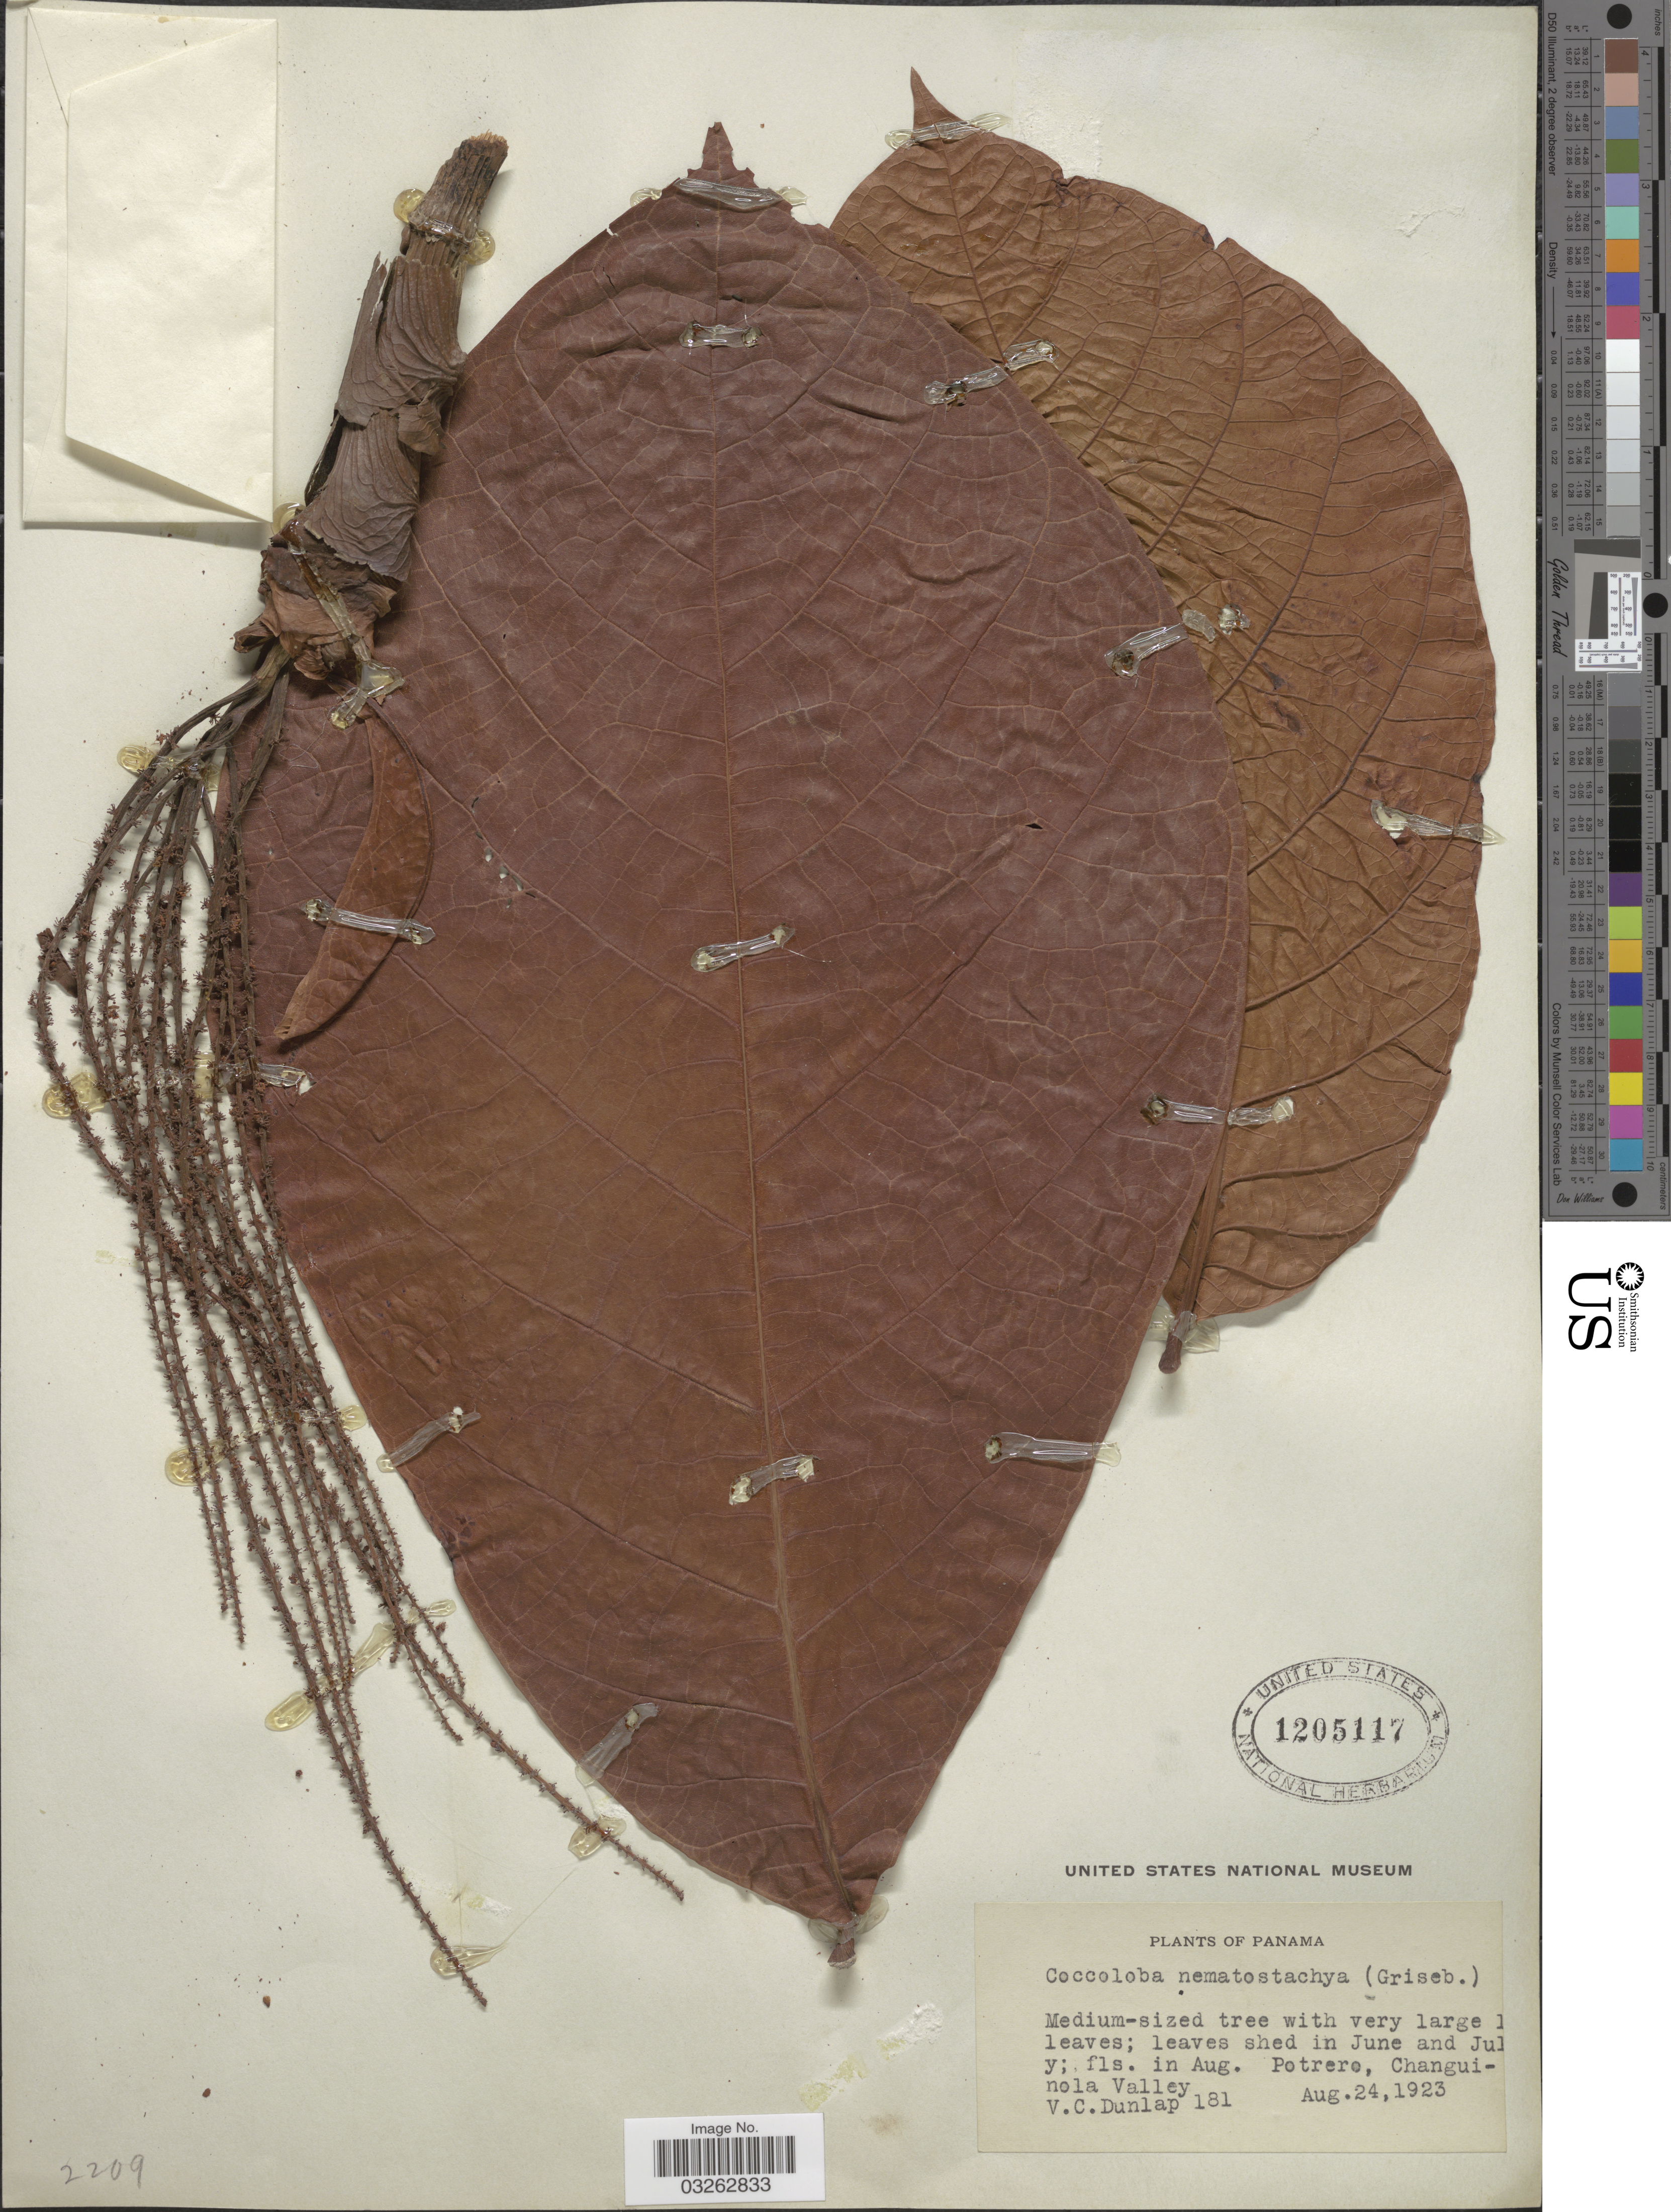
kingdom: Plantae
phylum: Tracheophyta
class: Magnoliopsida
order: Caryophyllales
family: Polygonaceae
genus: Coccoloba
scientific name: Coccoloba manzinellensis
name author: Beurl.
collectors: V. C. Dunlap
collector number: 181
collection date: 1923-08-24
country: Panama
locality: Potrero, Changuinola Valley.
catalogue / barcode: US 1205117